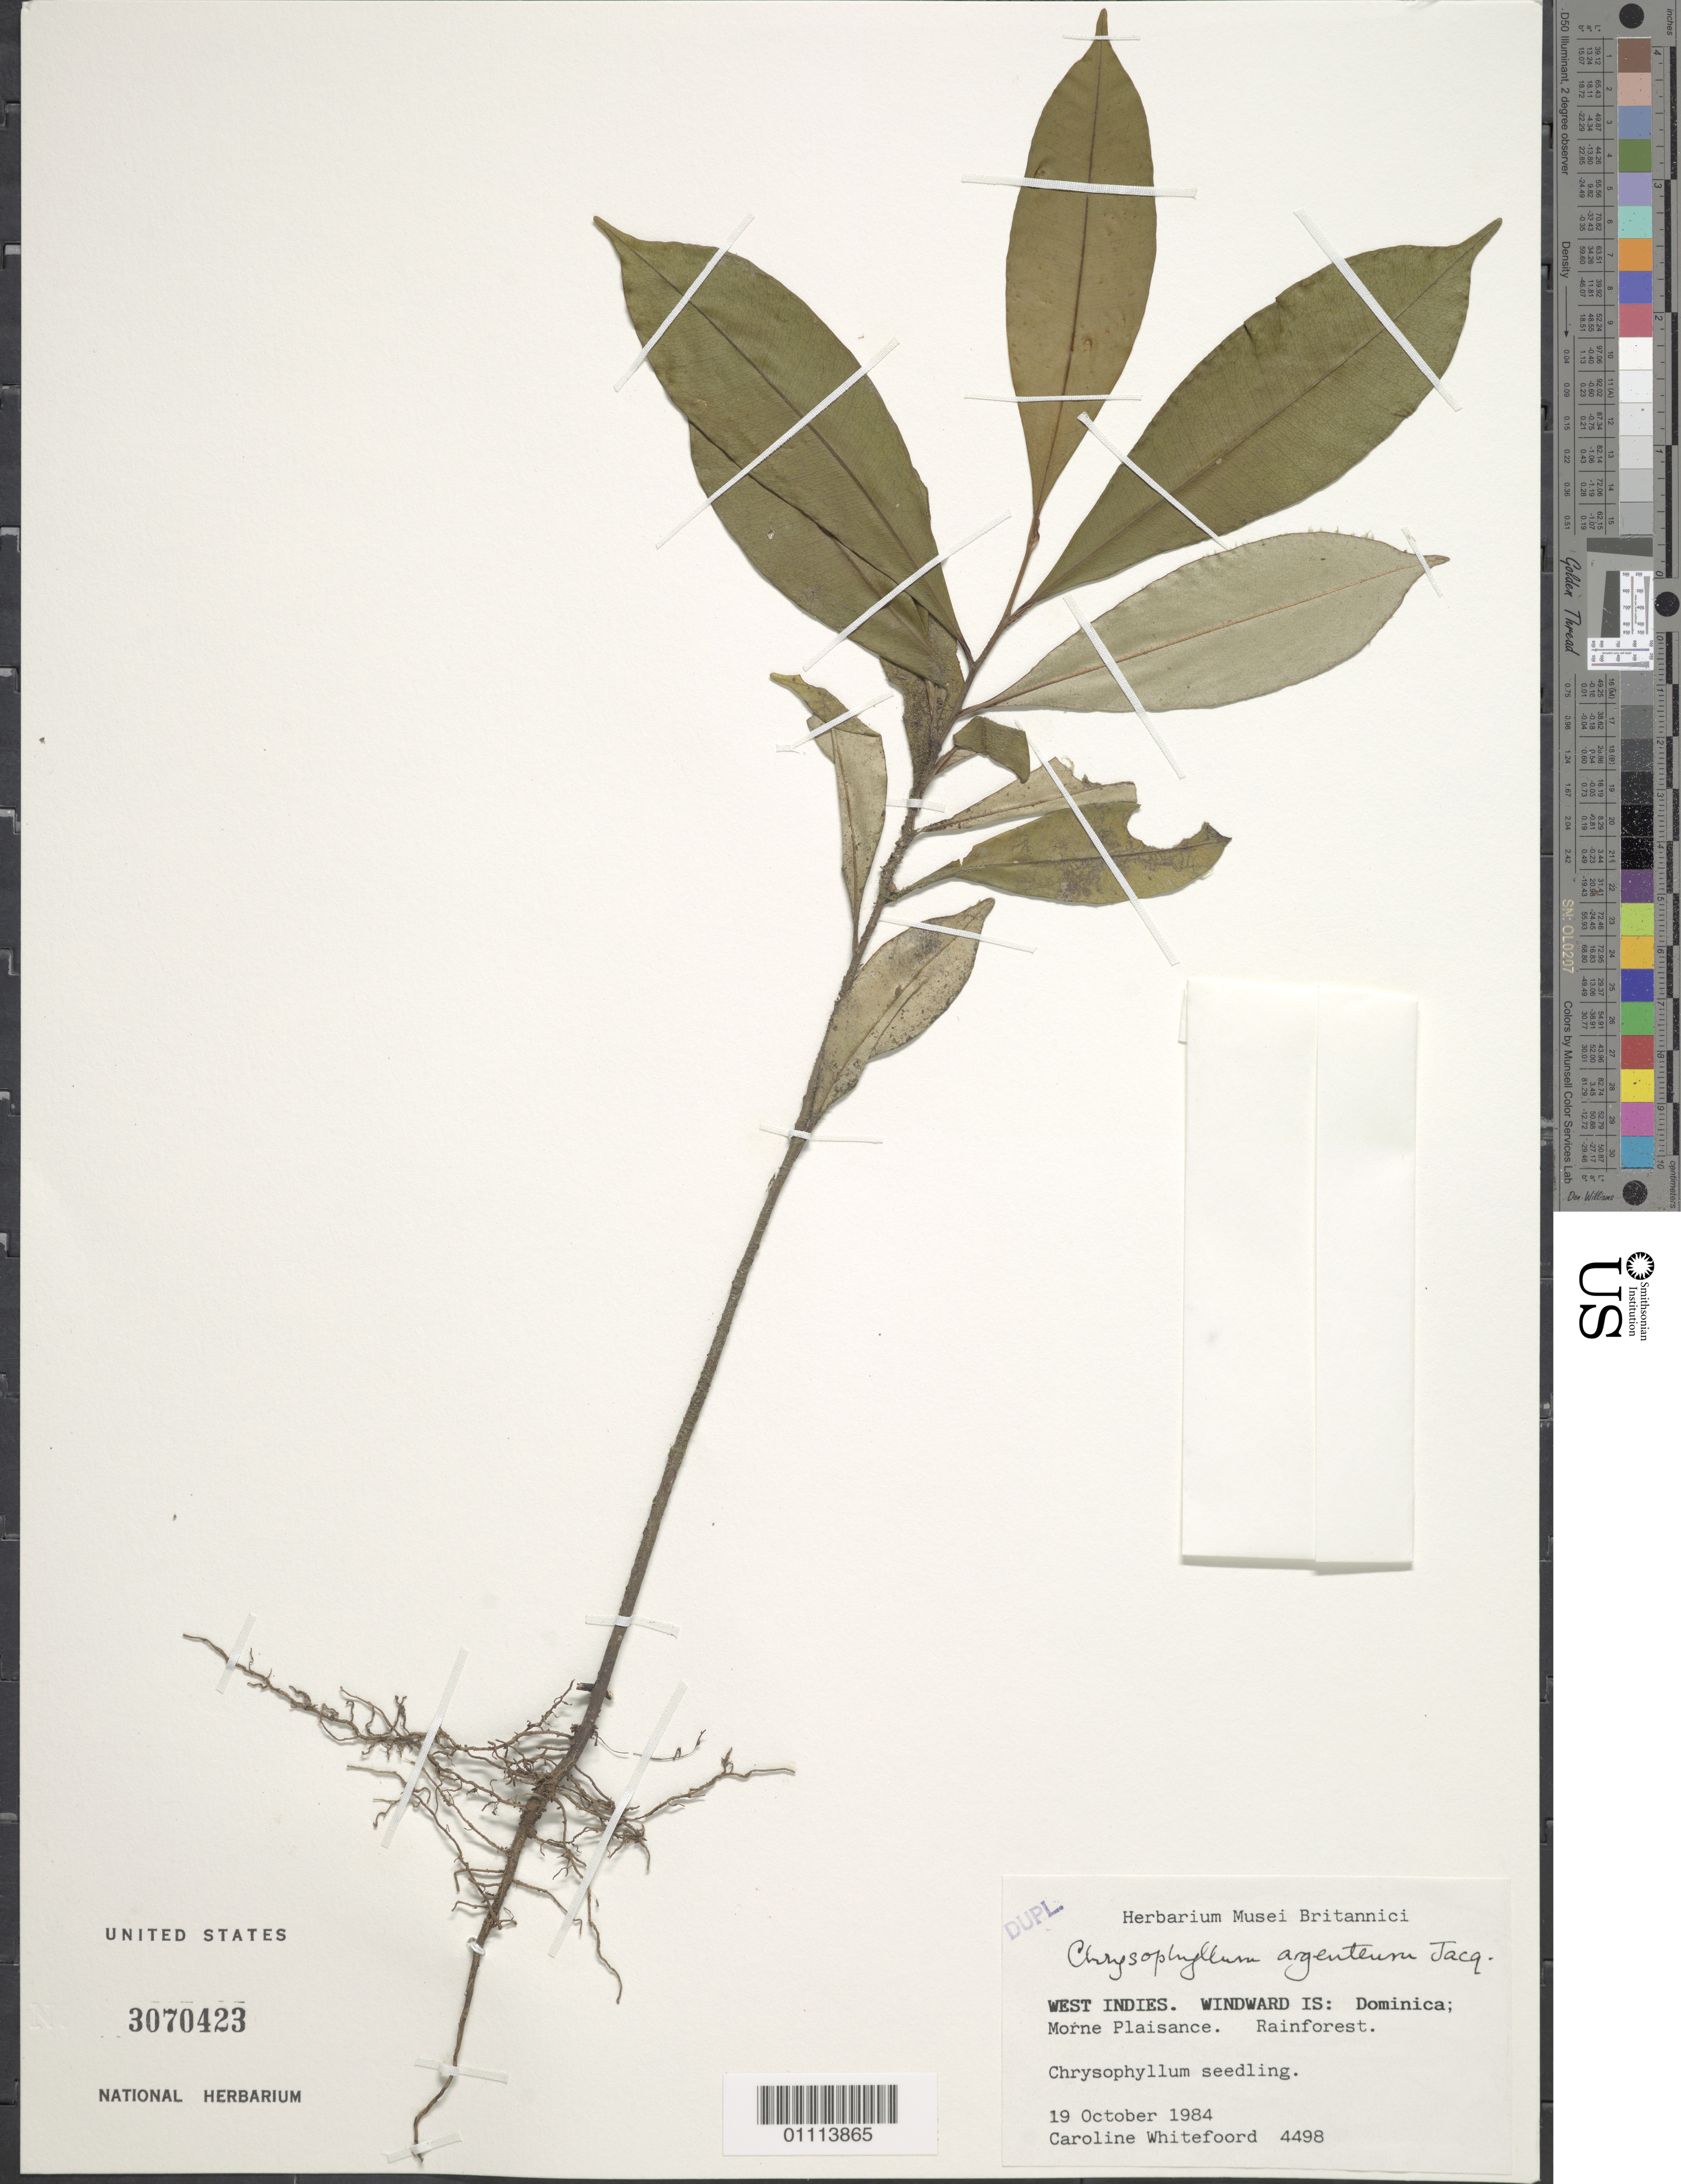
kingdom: Plantae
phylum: Tracheophyta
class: Magnoliopsida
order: Ericales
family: Sapotaceae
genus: Chrysophyllum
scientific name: Chrysophyllum argenteum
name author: Jacq.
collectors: C. Whitefoord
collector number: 4498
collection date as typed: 19 Oct 1984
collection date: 1984-10-19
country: Dominica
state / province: St. Patrick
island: Dominica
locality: Morne Plaisance. Rainforest.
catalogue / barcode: US 3070423